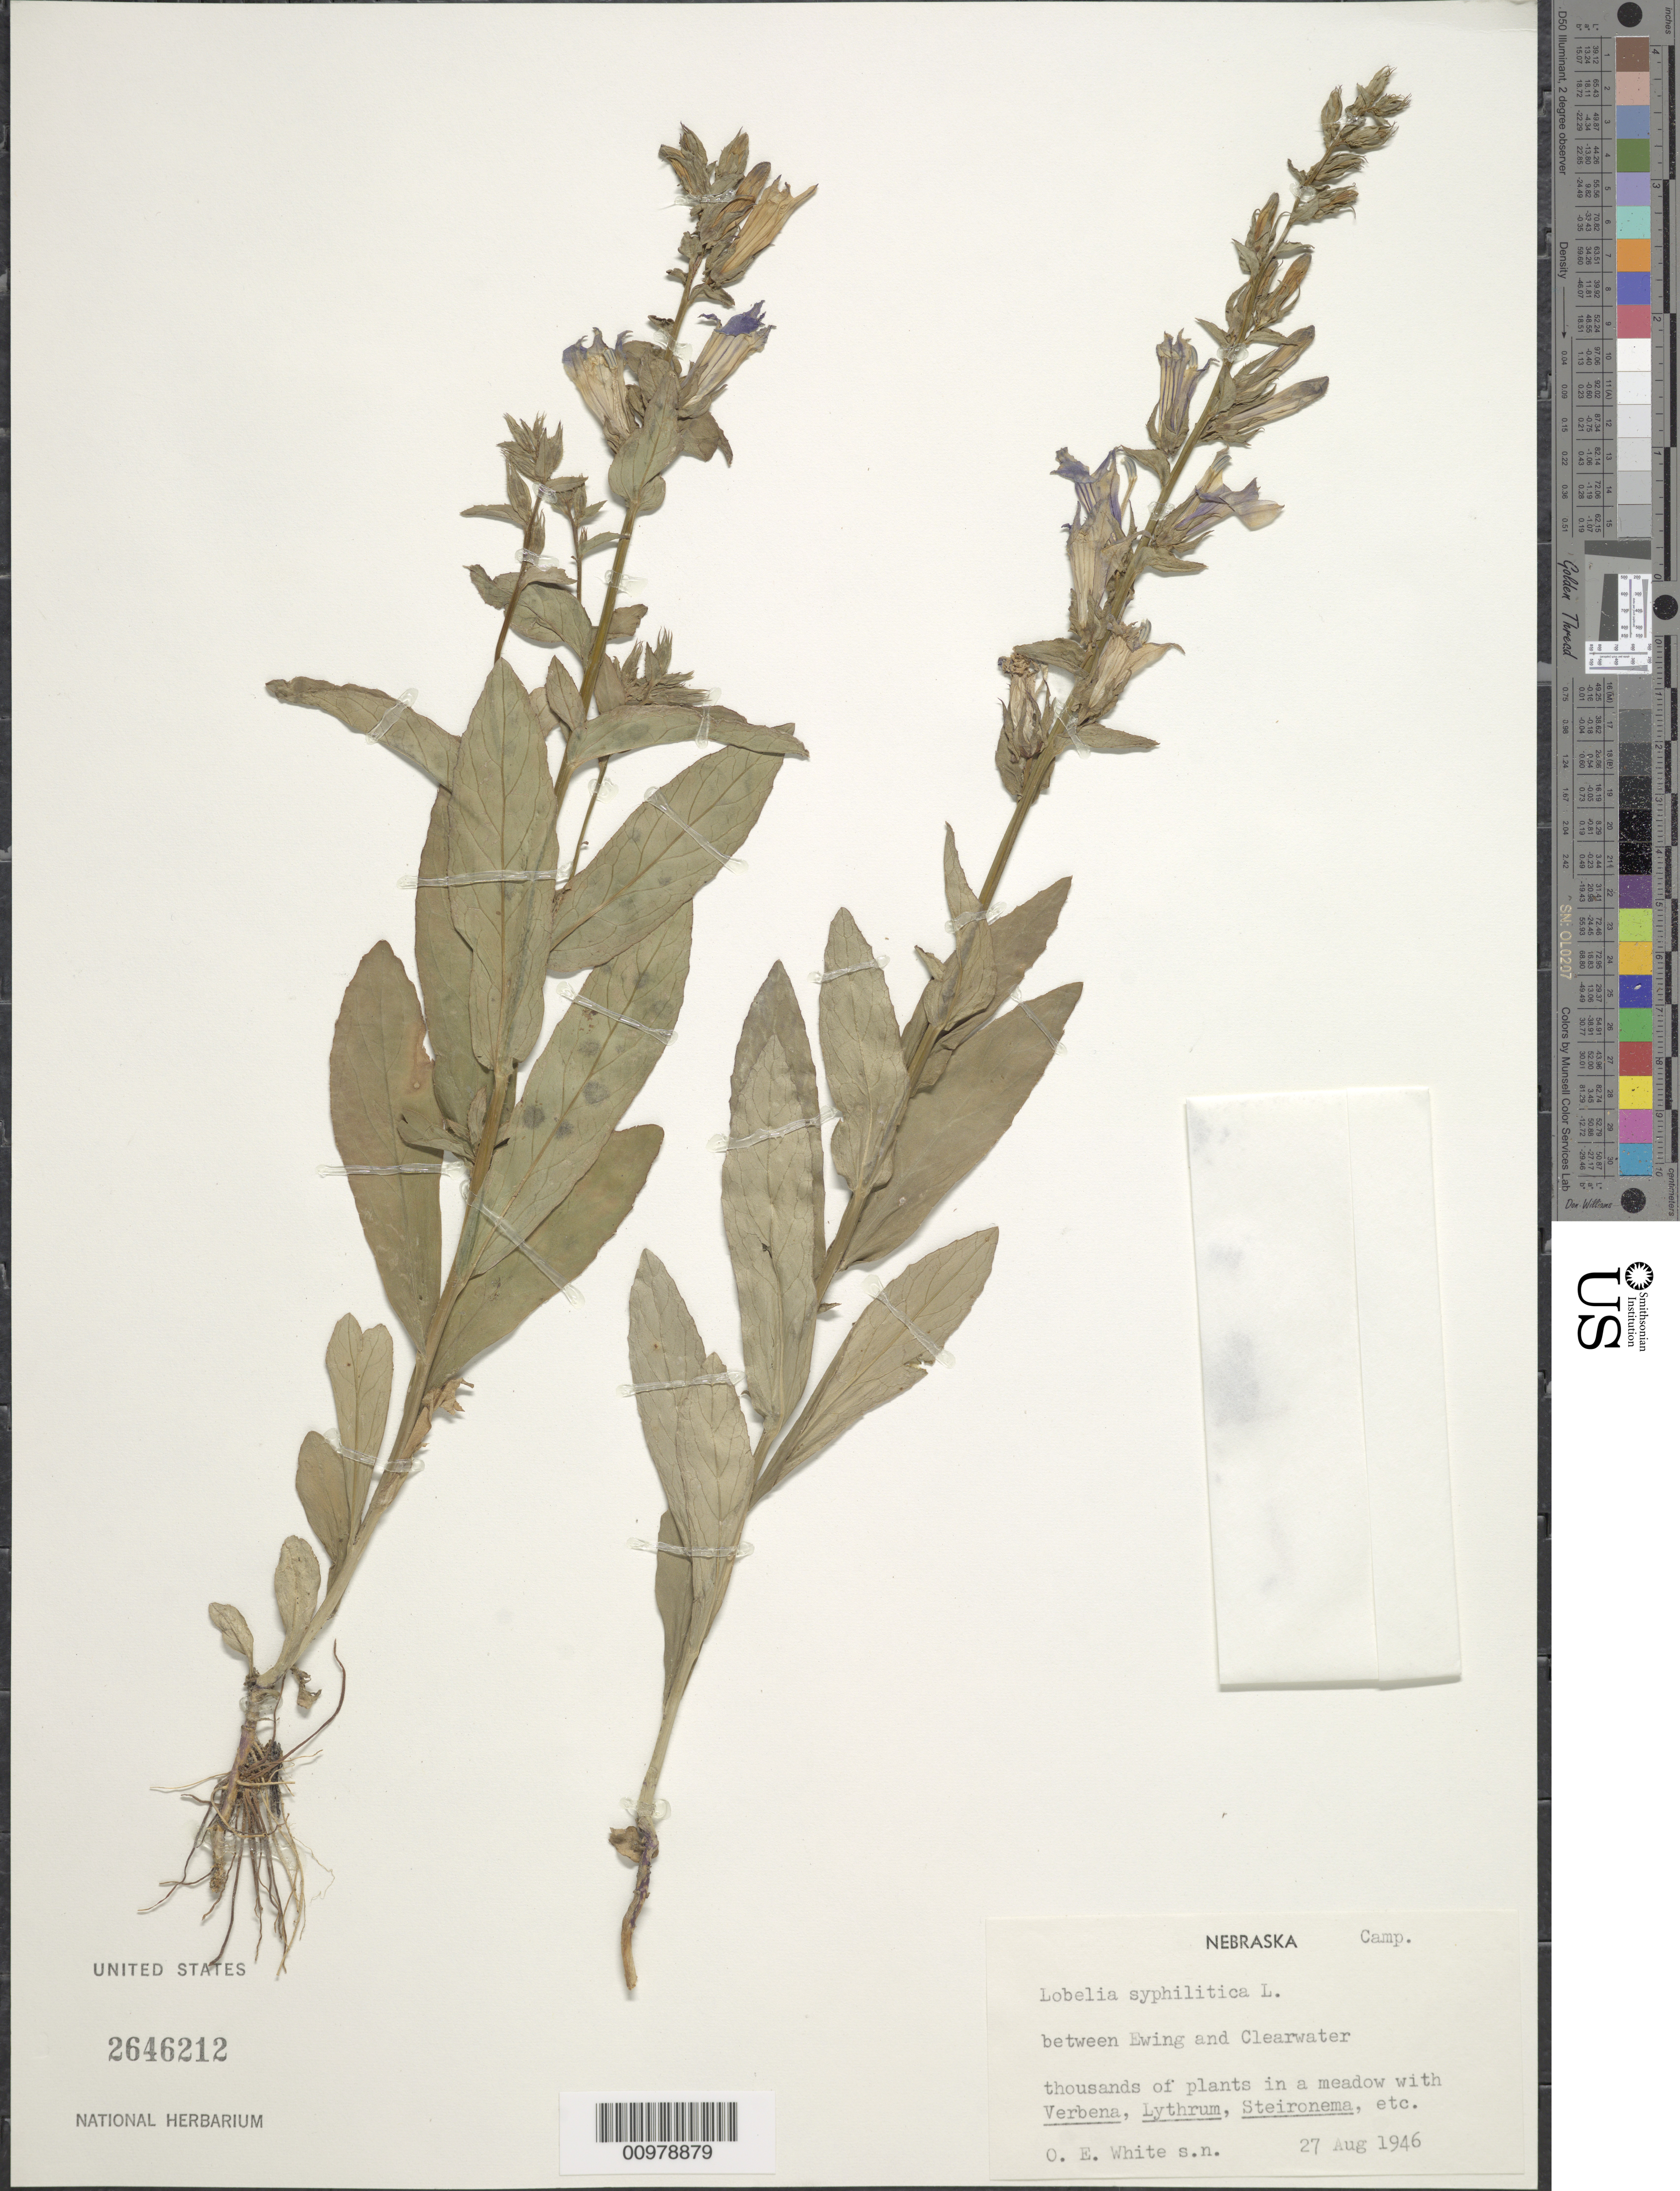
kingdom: Plantae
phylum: Tracheophyta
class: Magnoliopsida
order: Asterales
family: Campanulaceae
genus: Lobelia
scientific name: Lobelia siphilitica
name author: L.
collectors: O. E. White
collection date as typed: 27 Aug 1946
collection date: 1946-08-27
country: United States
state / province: Nebraska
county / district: Holt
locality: Between Ewing and Clearwater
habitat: in a meadow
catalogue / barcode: US 2646212